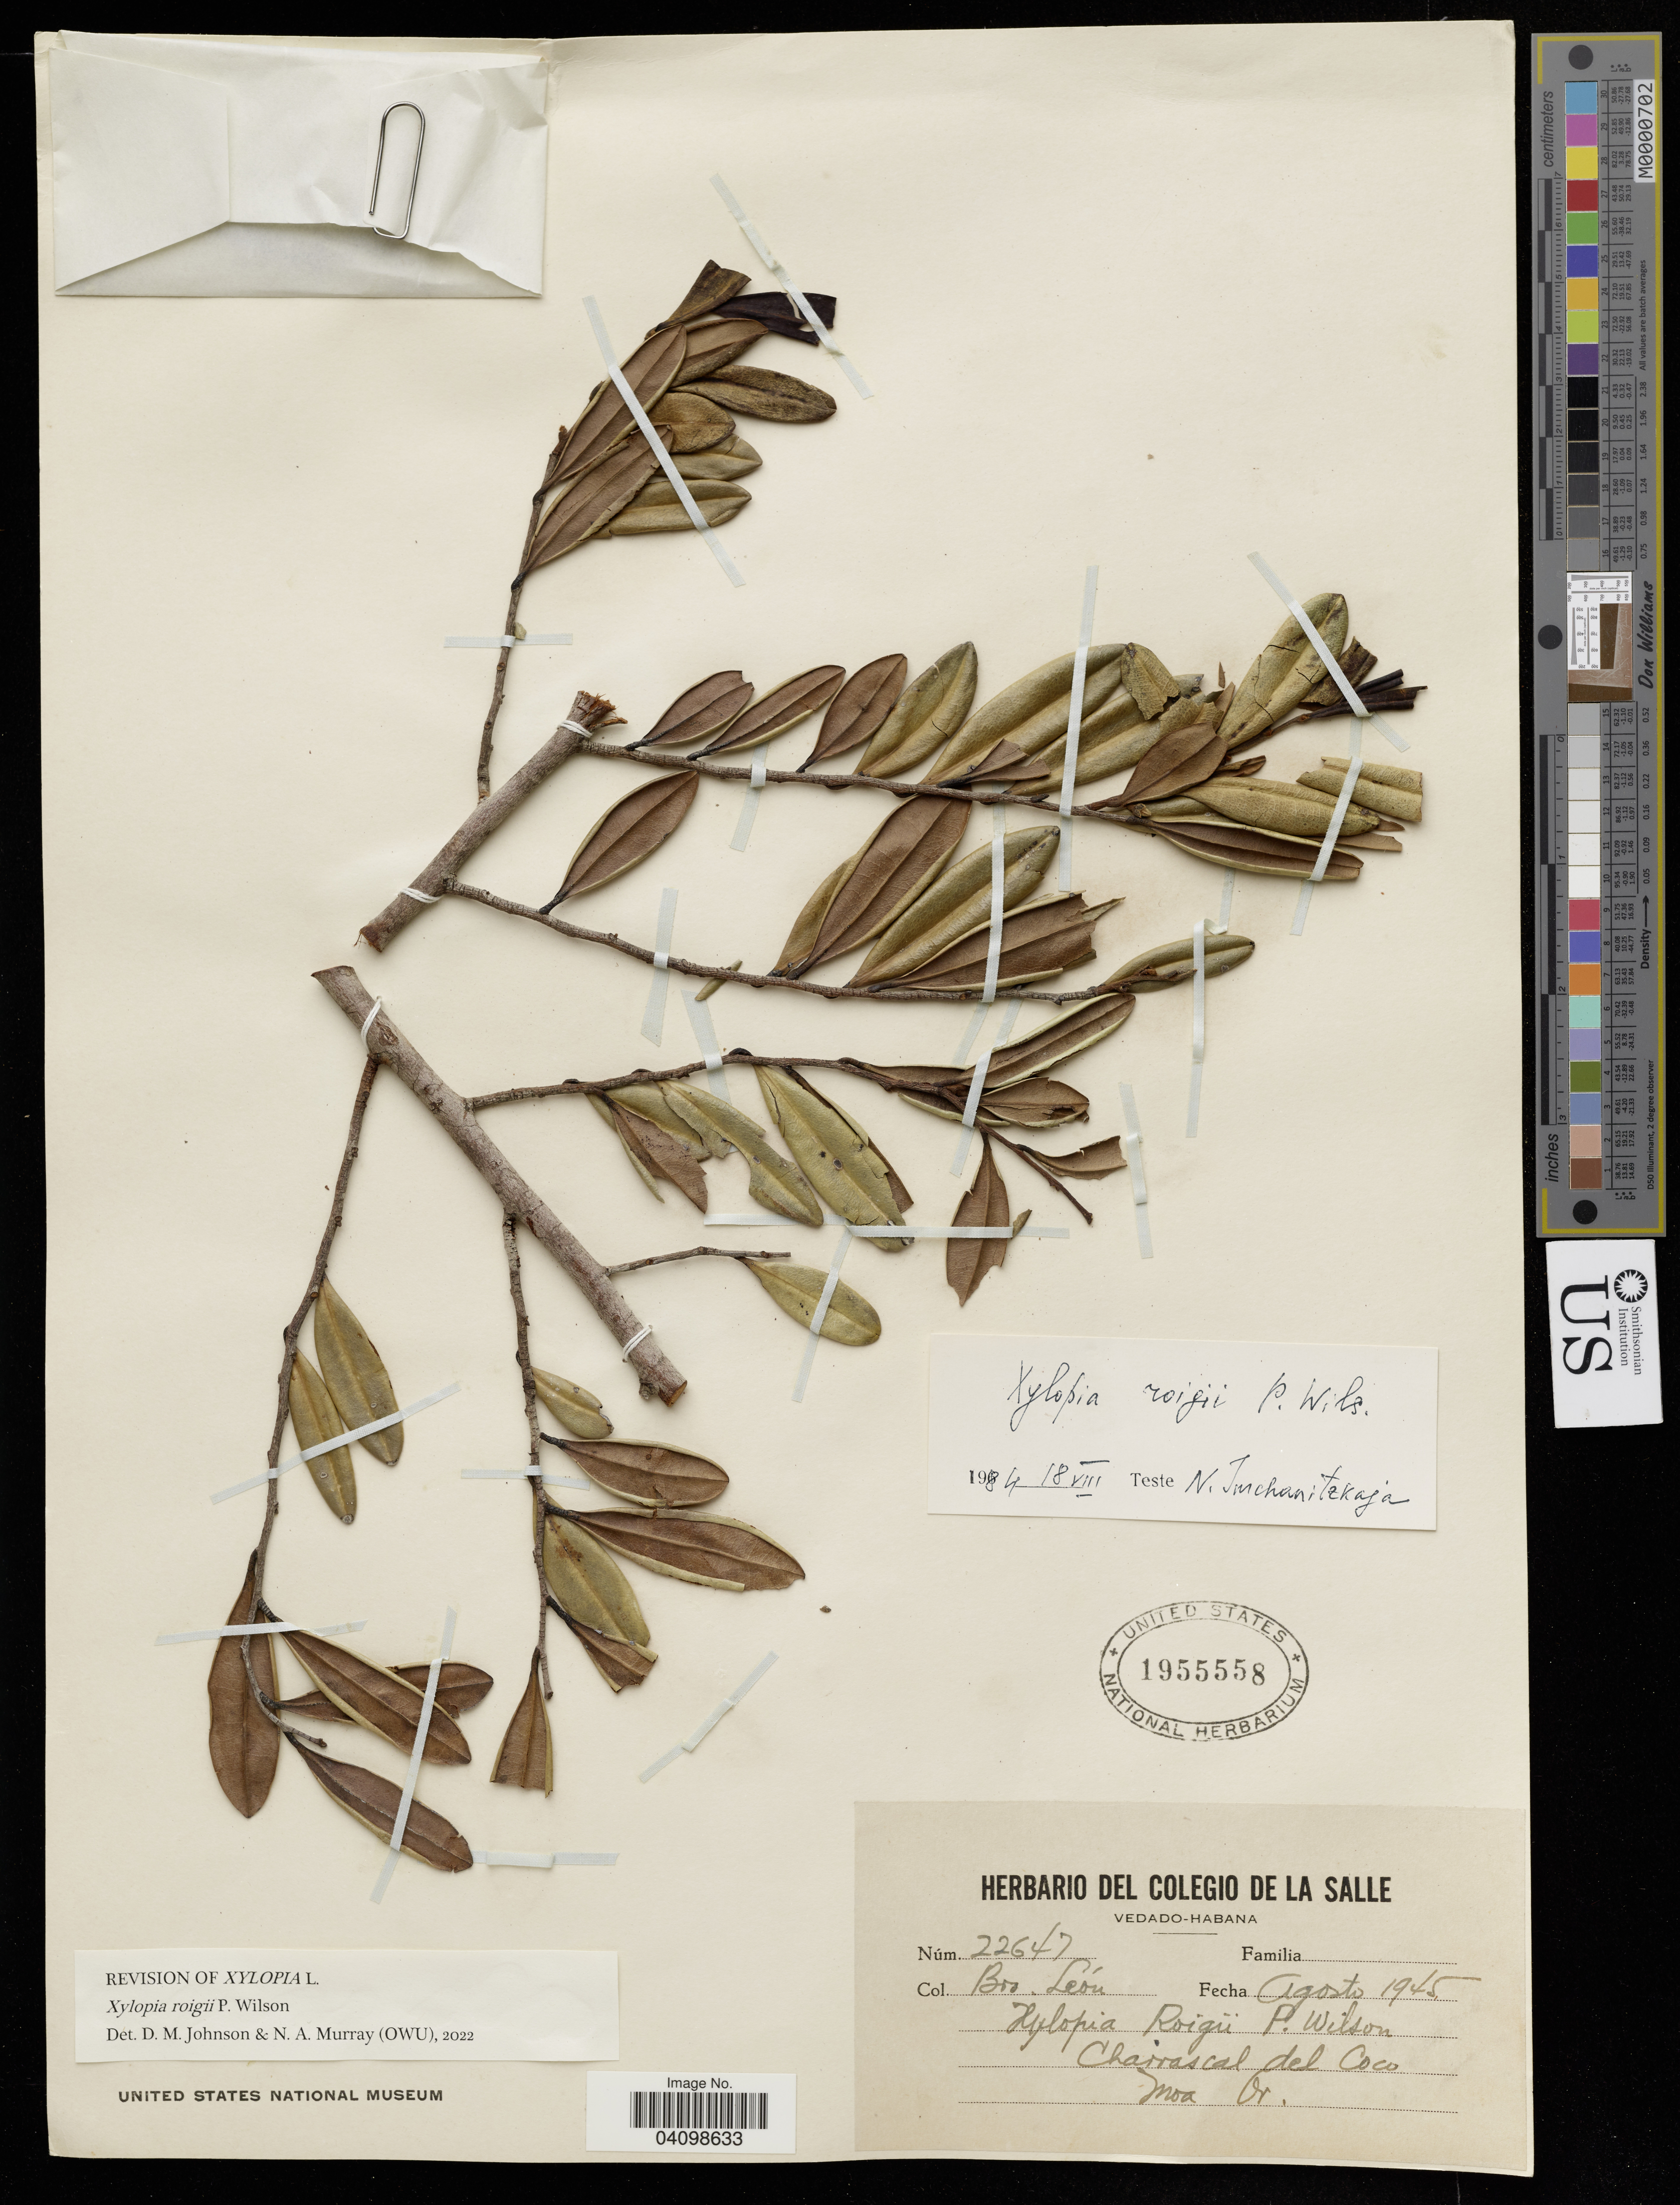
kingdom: Plantae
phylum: Tracheophyta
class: Magnoliopsida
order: Magnoliales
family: Annonaceae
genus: Xylopia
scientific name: Xylopia roigii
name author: P. Wilson ex Britton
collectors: -. León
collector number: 22647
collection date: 1945-08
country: Cuba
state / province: La Habana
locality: Vedado-Habana. Charrascal del Coco.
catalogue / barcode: US 1955558